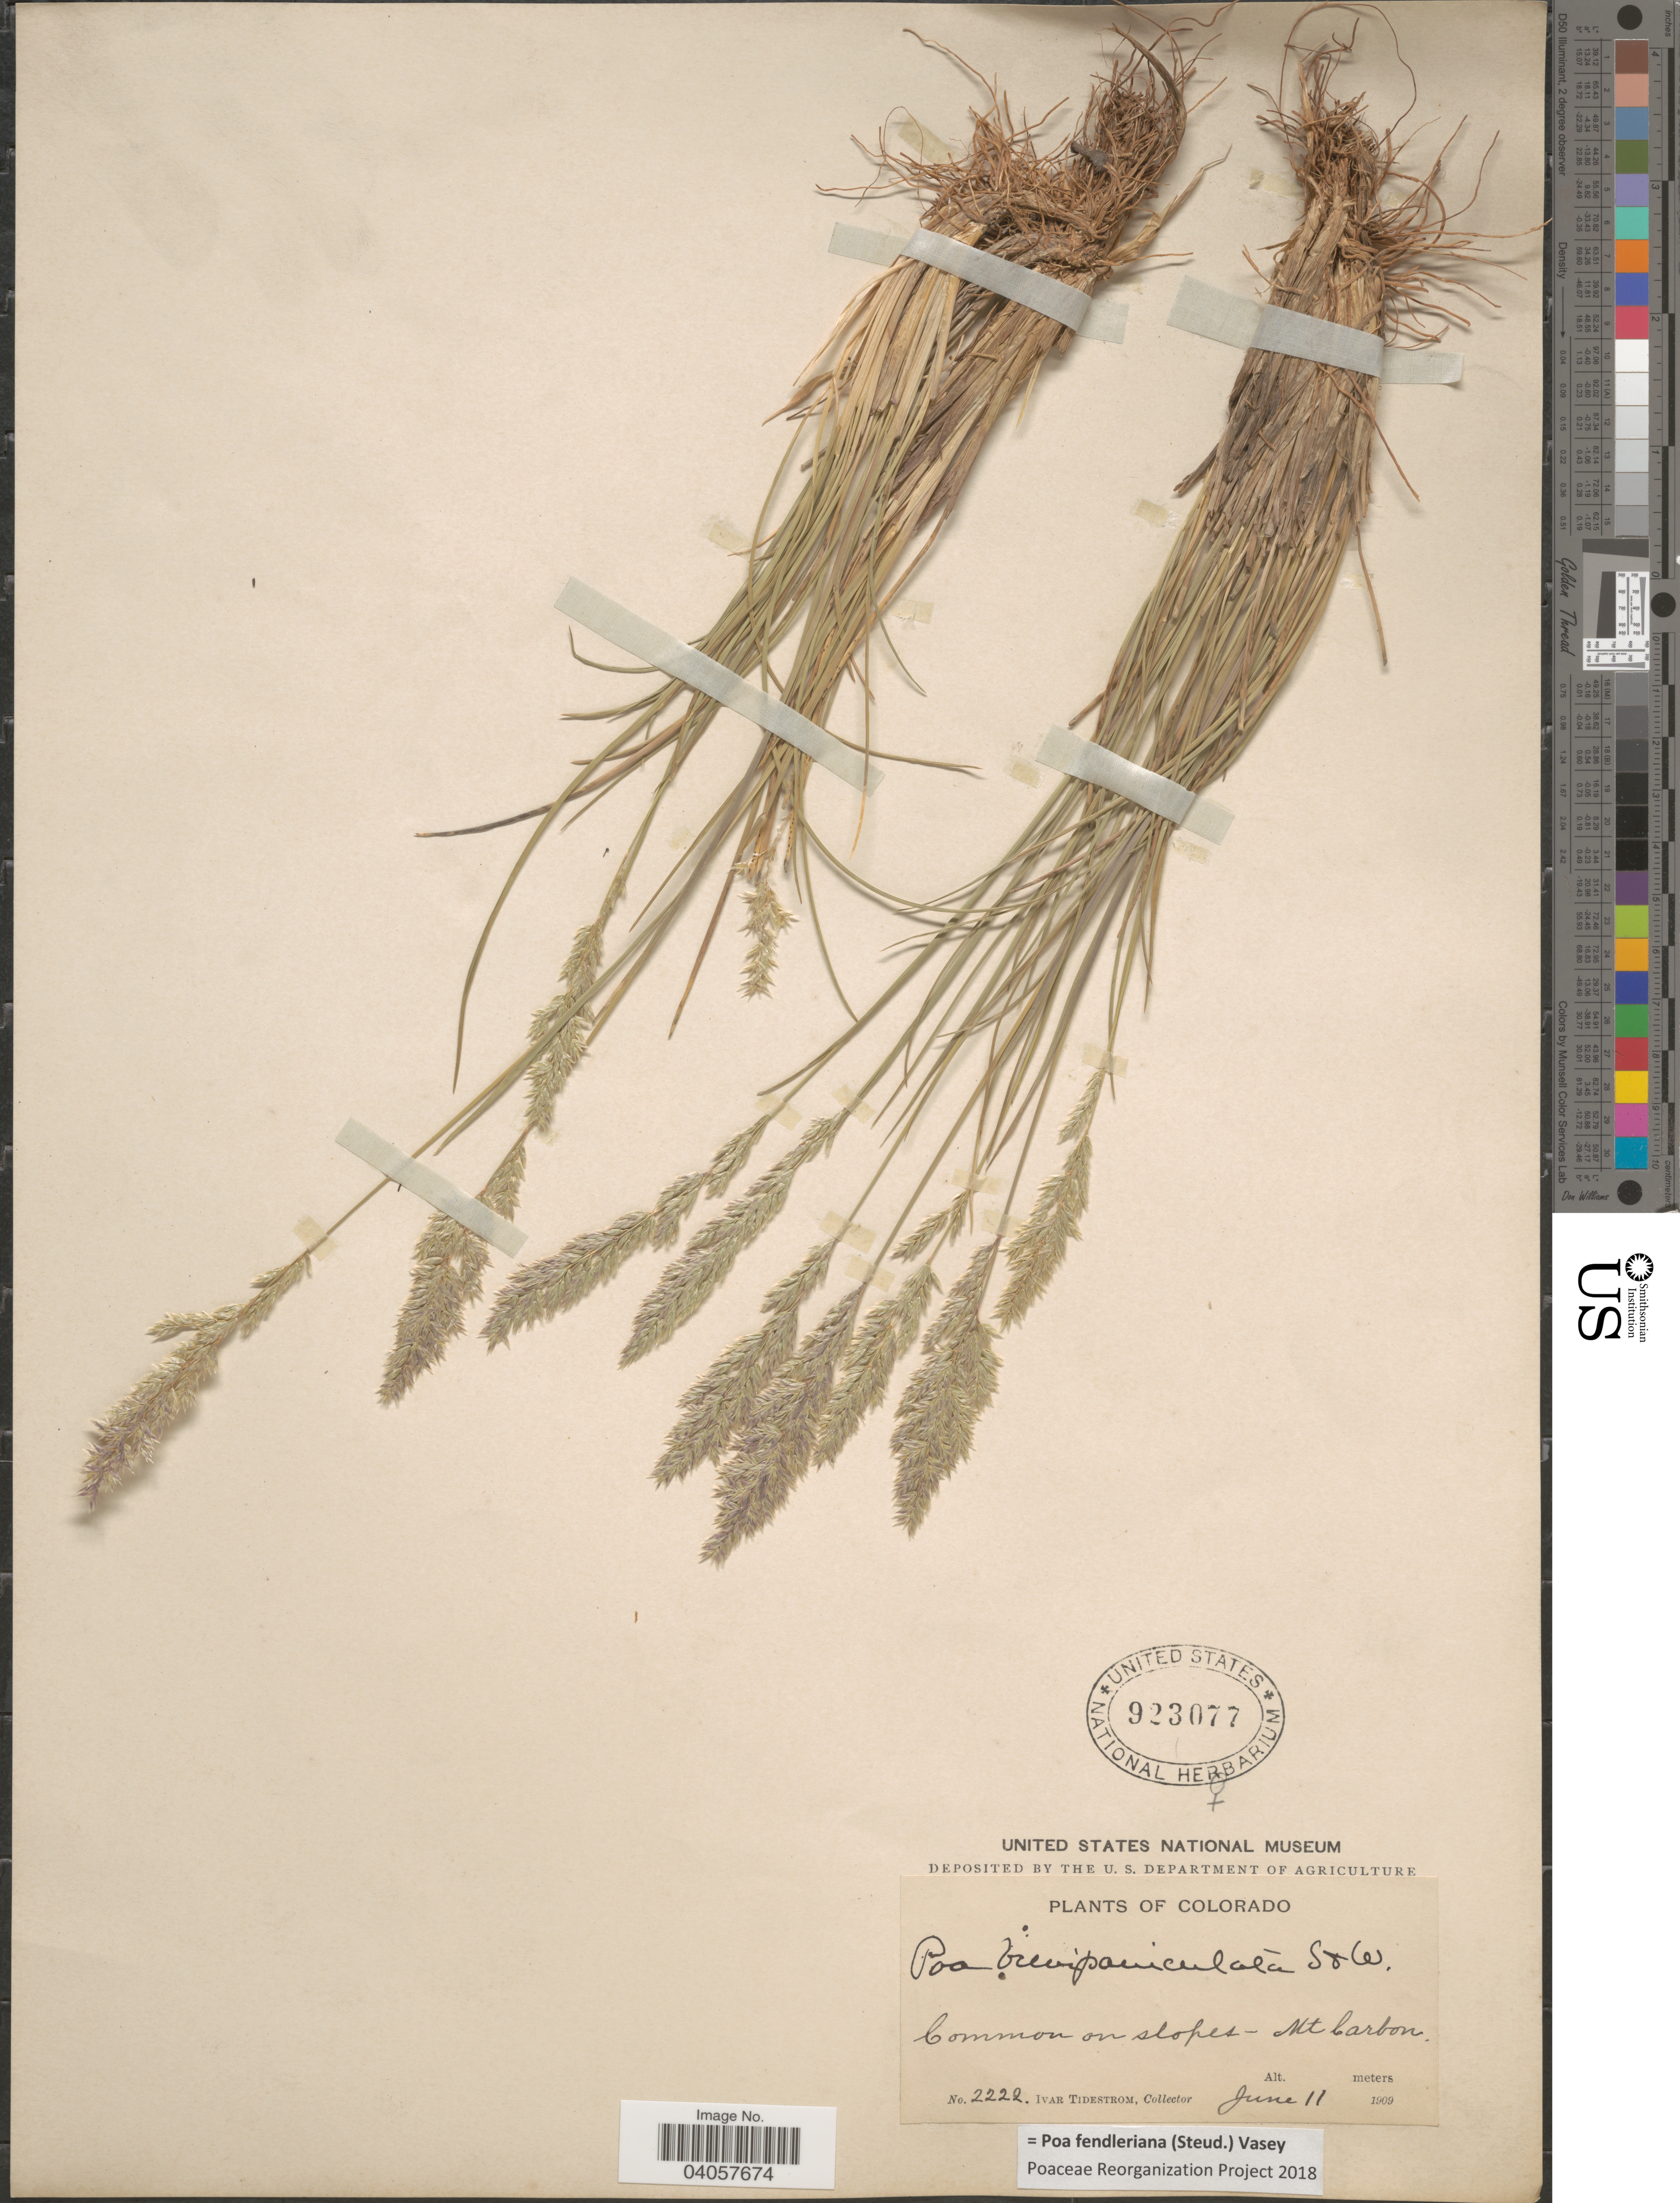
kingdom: Plantae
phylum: Tracheophyta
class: Liliopsida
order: Poales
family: Poaceae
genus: Poa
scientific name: Poa fendleriana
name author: (Steud.) Vasey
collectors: I. F. Tidestrom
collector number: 2222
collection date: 1909-06-11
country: United States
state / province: Colorado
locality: On slopes- Mt Carbon.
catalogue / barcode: US 923077